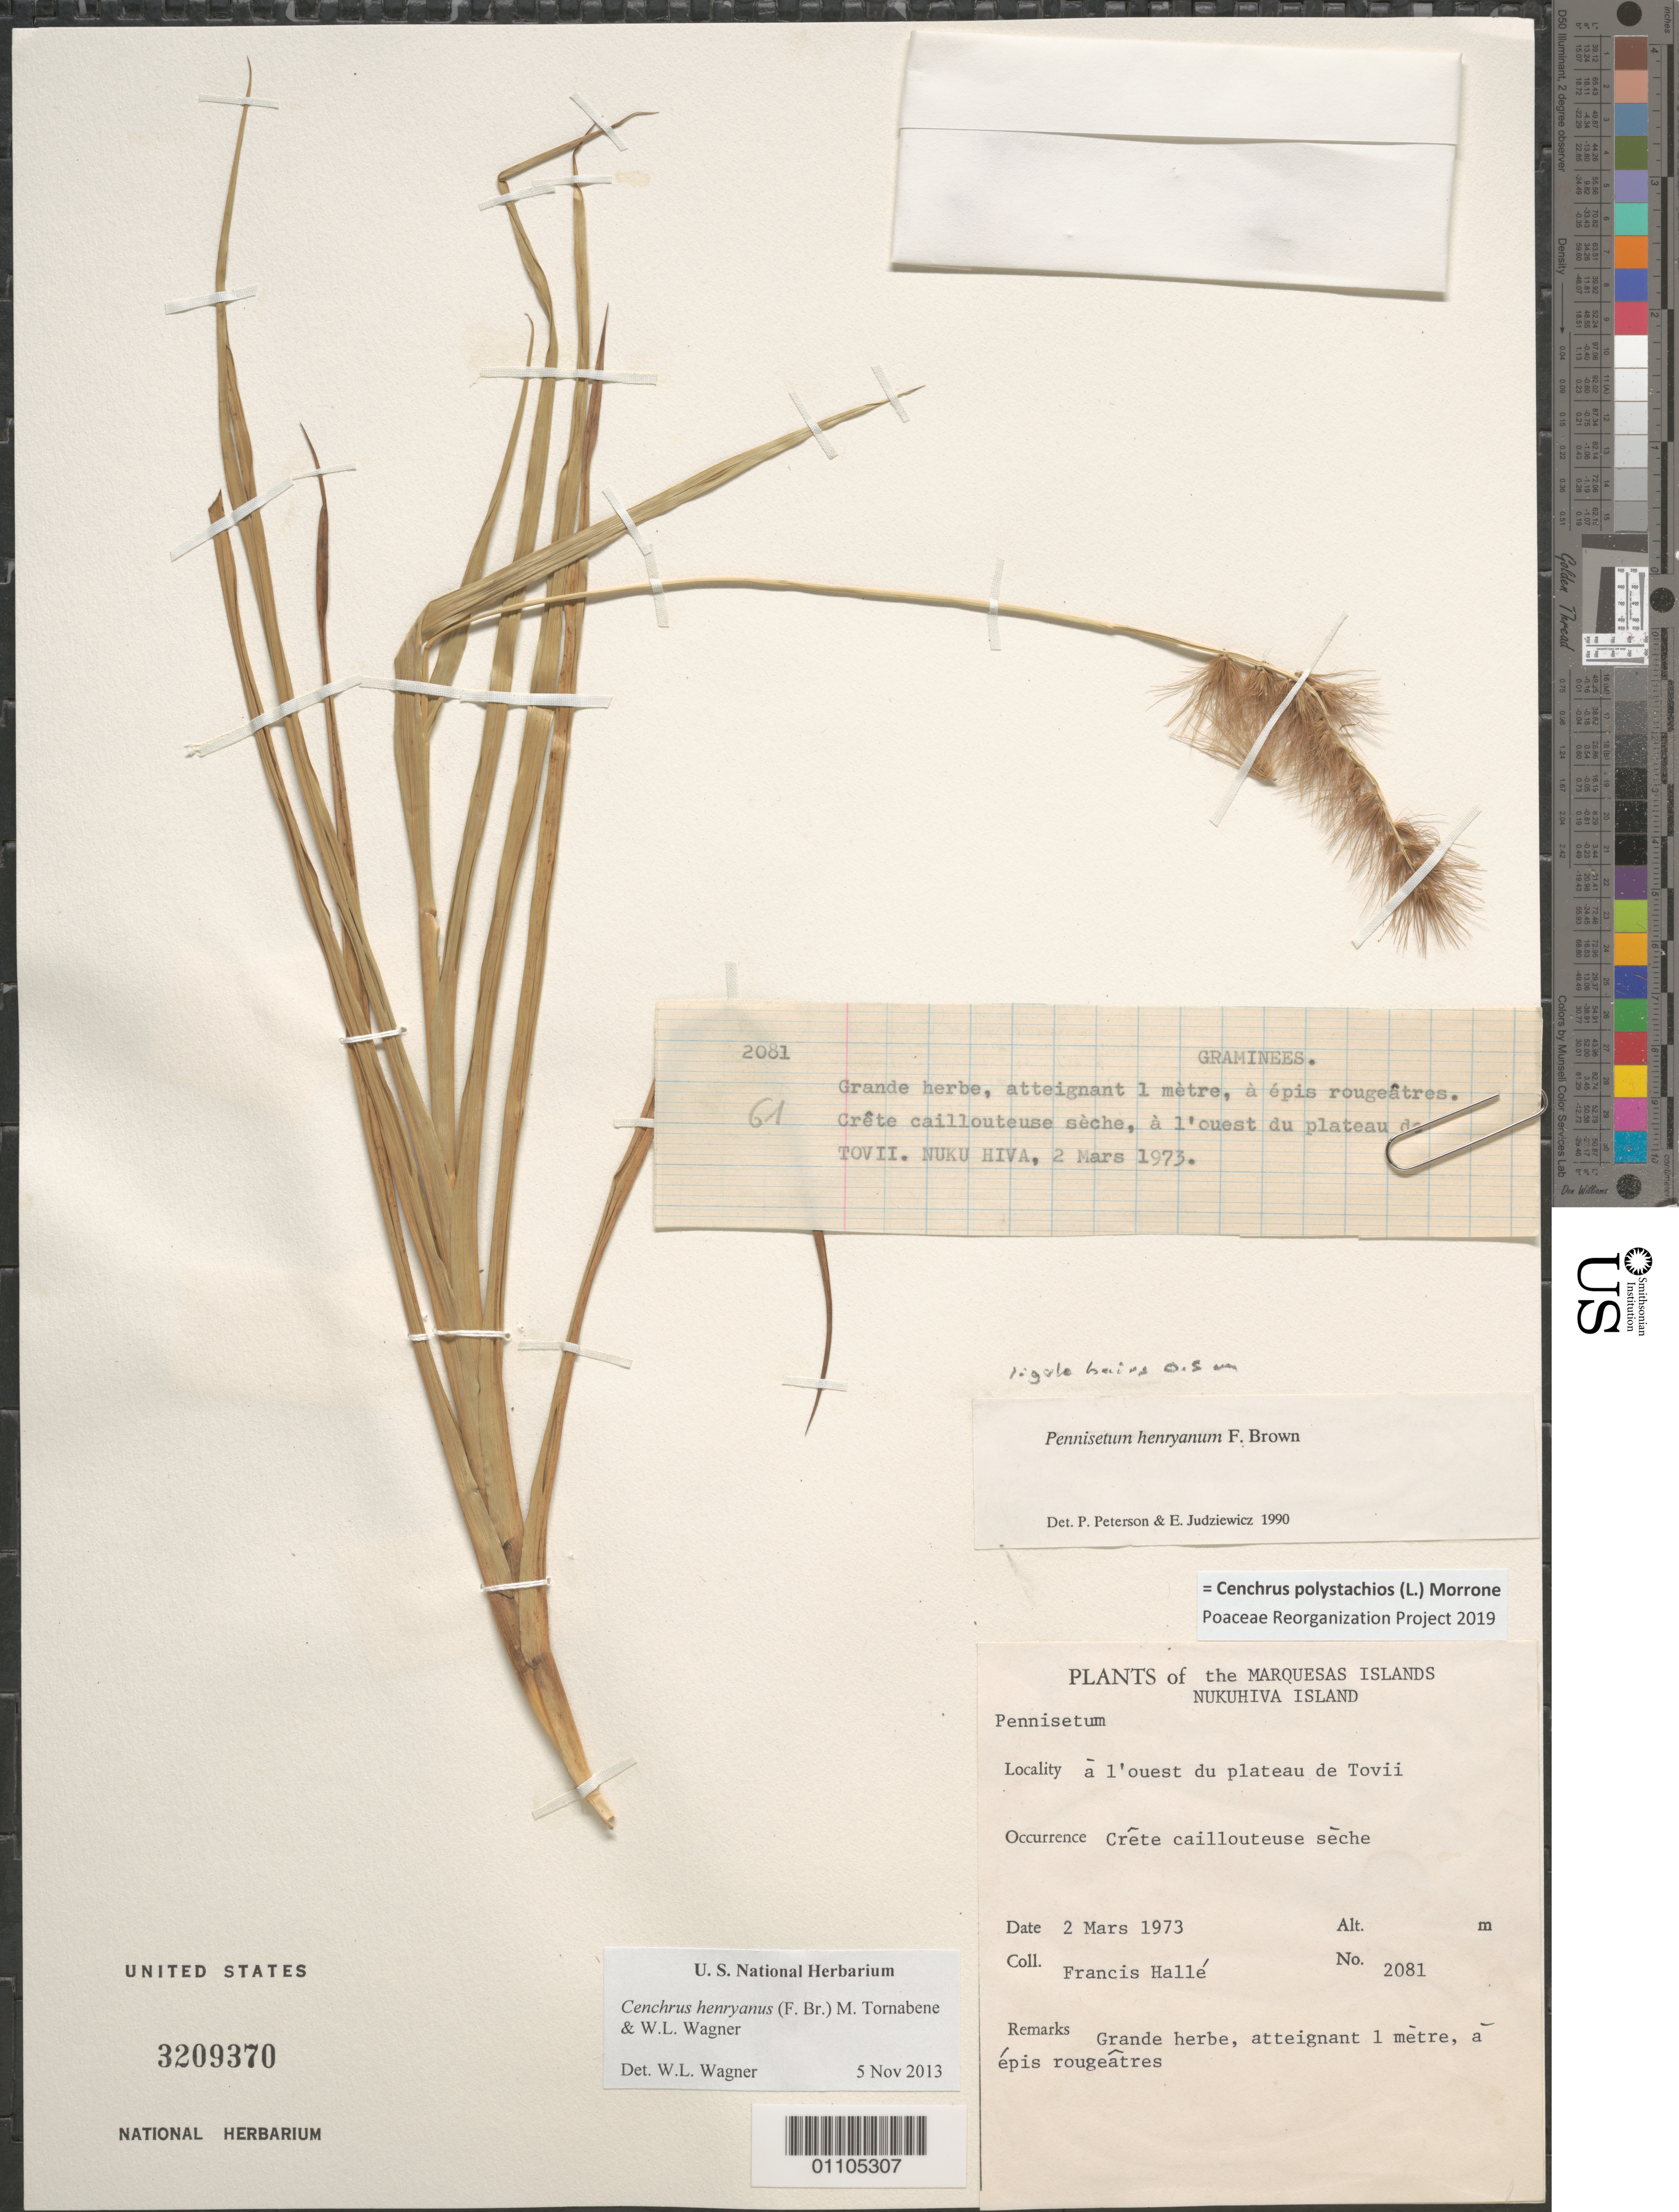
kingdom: Plantae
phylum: Tracheophyta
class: Liliopsida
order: Poales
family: Poaceae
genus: Cenchrus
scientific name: Cenchrus polystachios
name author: (L.) Morrone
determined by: Poaceae Reorganization Project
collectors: F. Hallé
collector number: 2081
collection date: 1973-03-02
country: French Polynesia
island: Nuku Hiva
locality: à l'ouest du plateau de Tovii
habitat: crete caillouteuse seche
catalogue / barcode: US 3209370